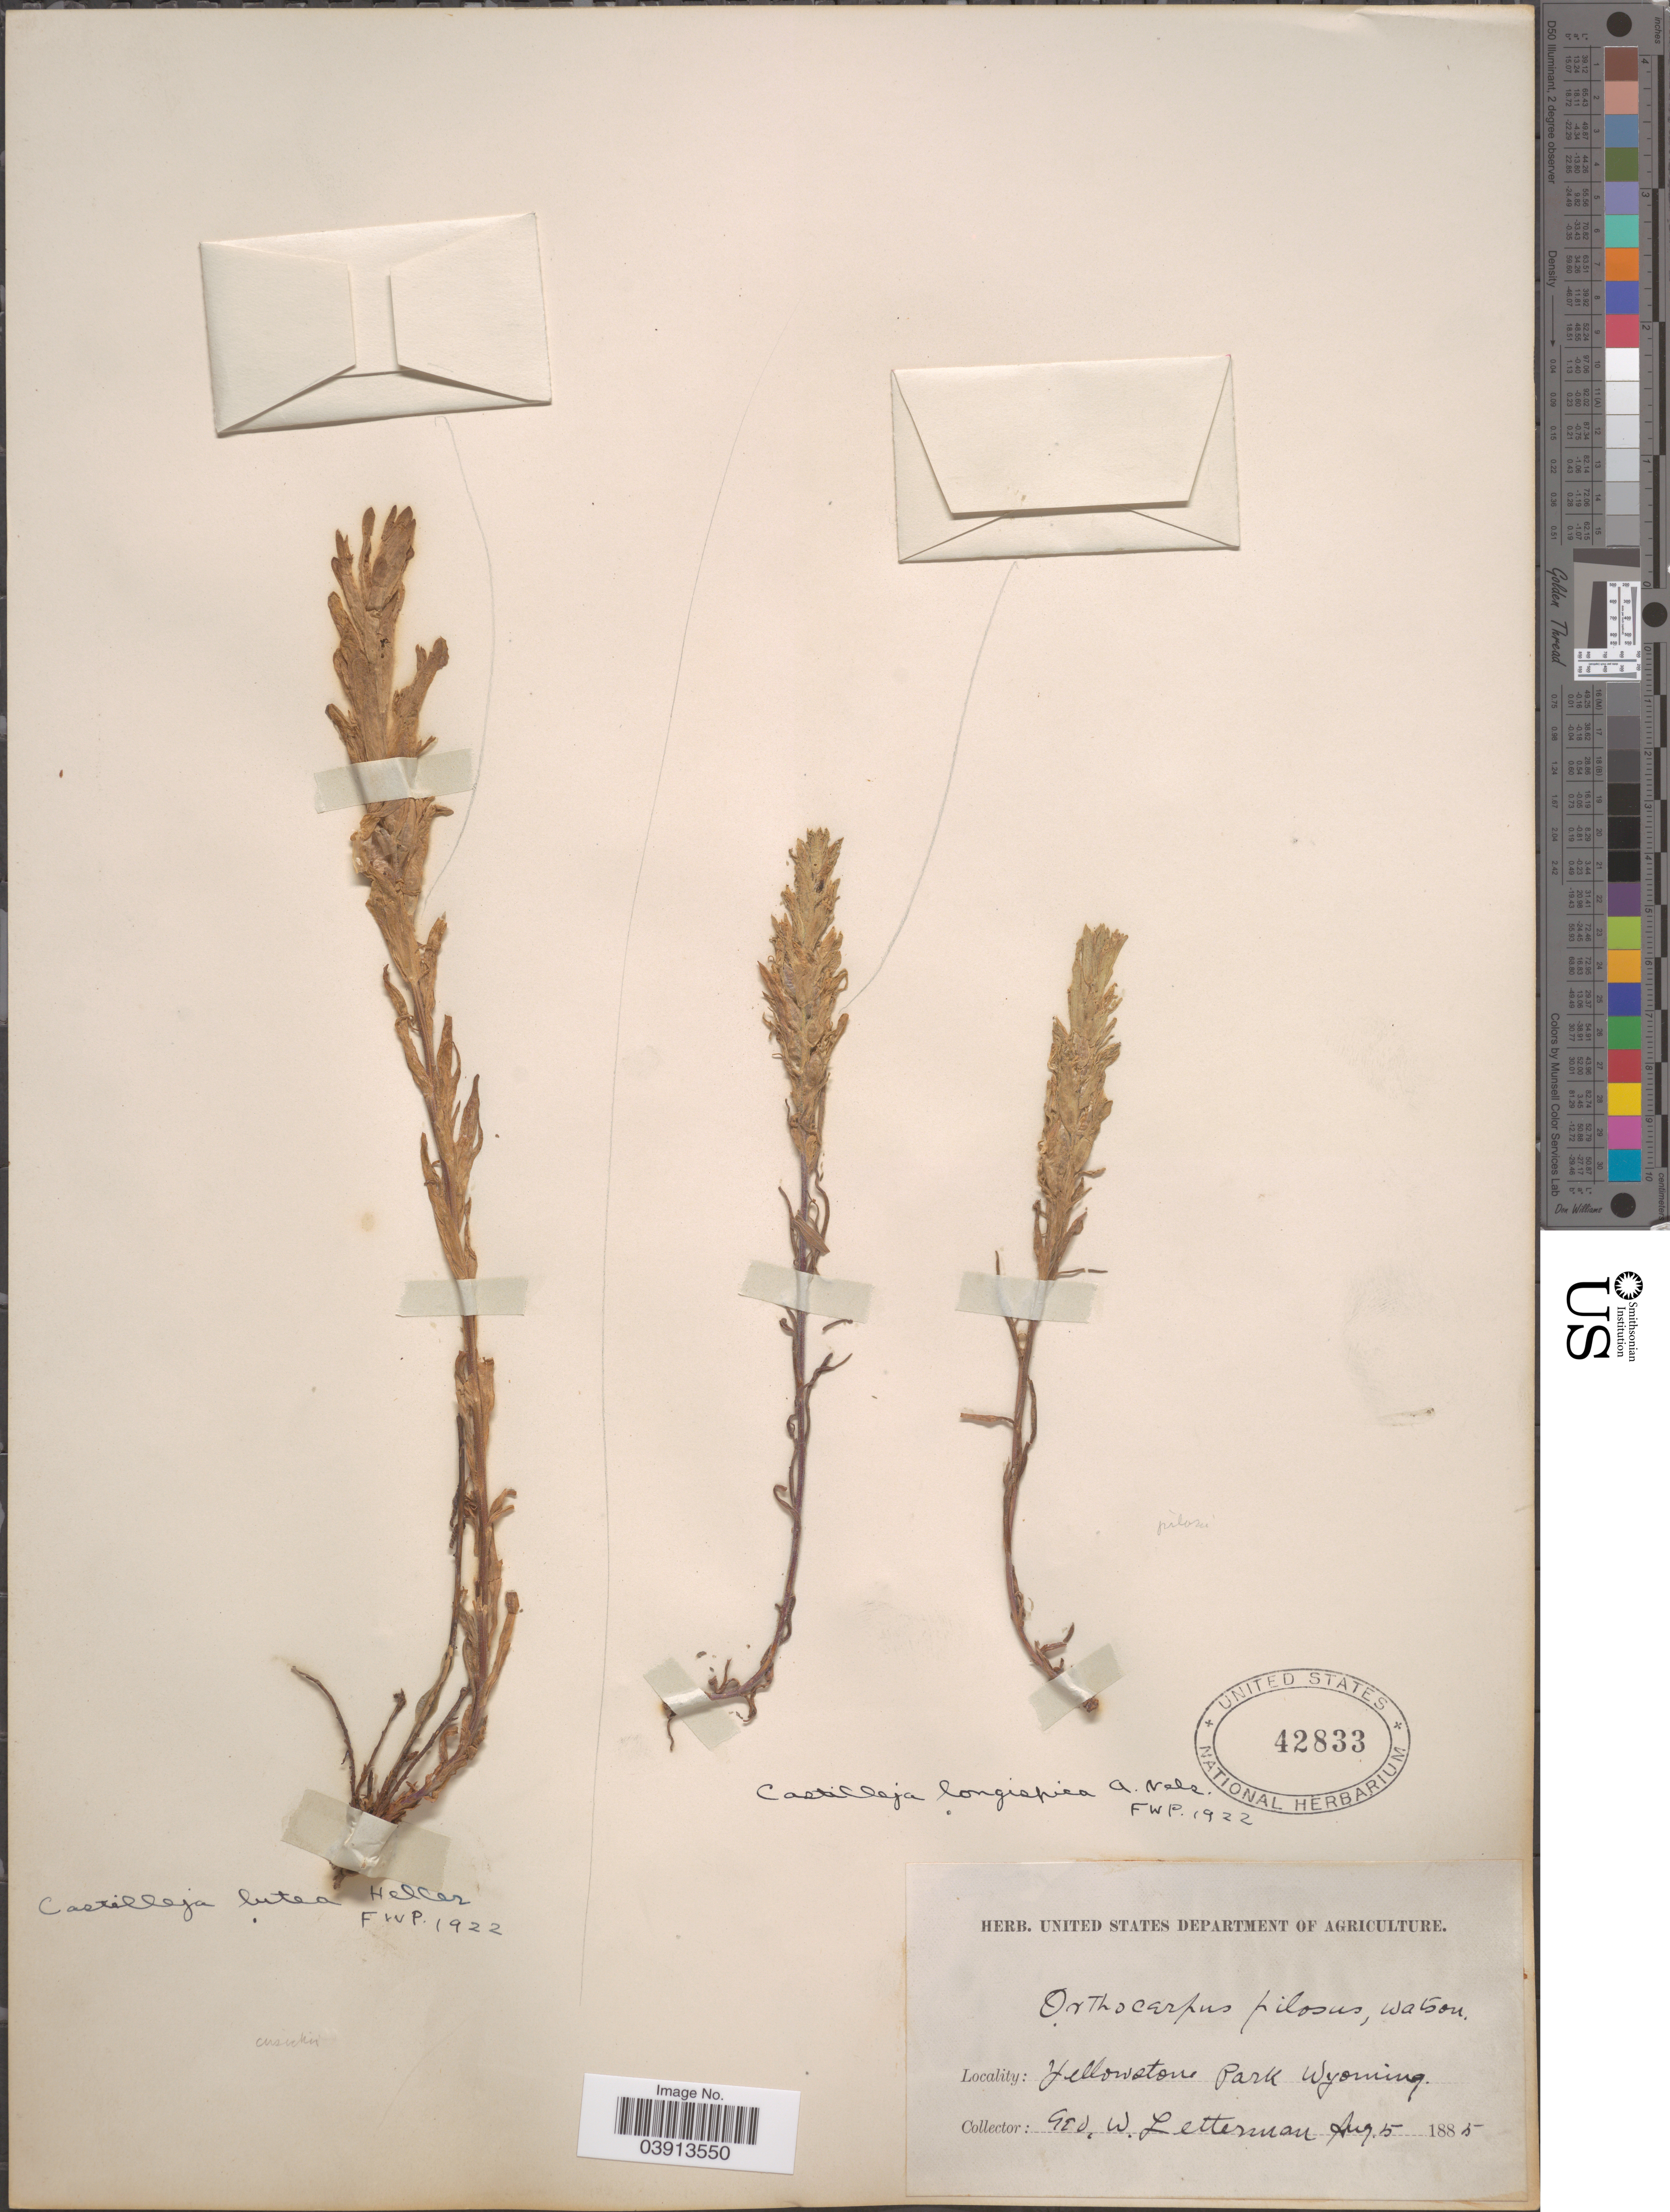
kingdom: Plantae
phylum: Tracheophyta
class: Magnoliopsida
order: Lamiales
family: Orobanchaceae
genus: Castilleja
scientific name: Castilleja pilosa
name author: (S. Watson) Rydb.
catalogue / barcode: US 42833